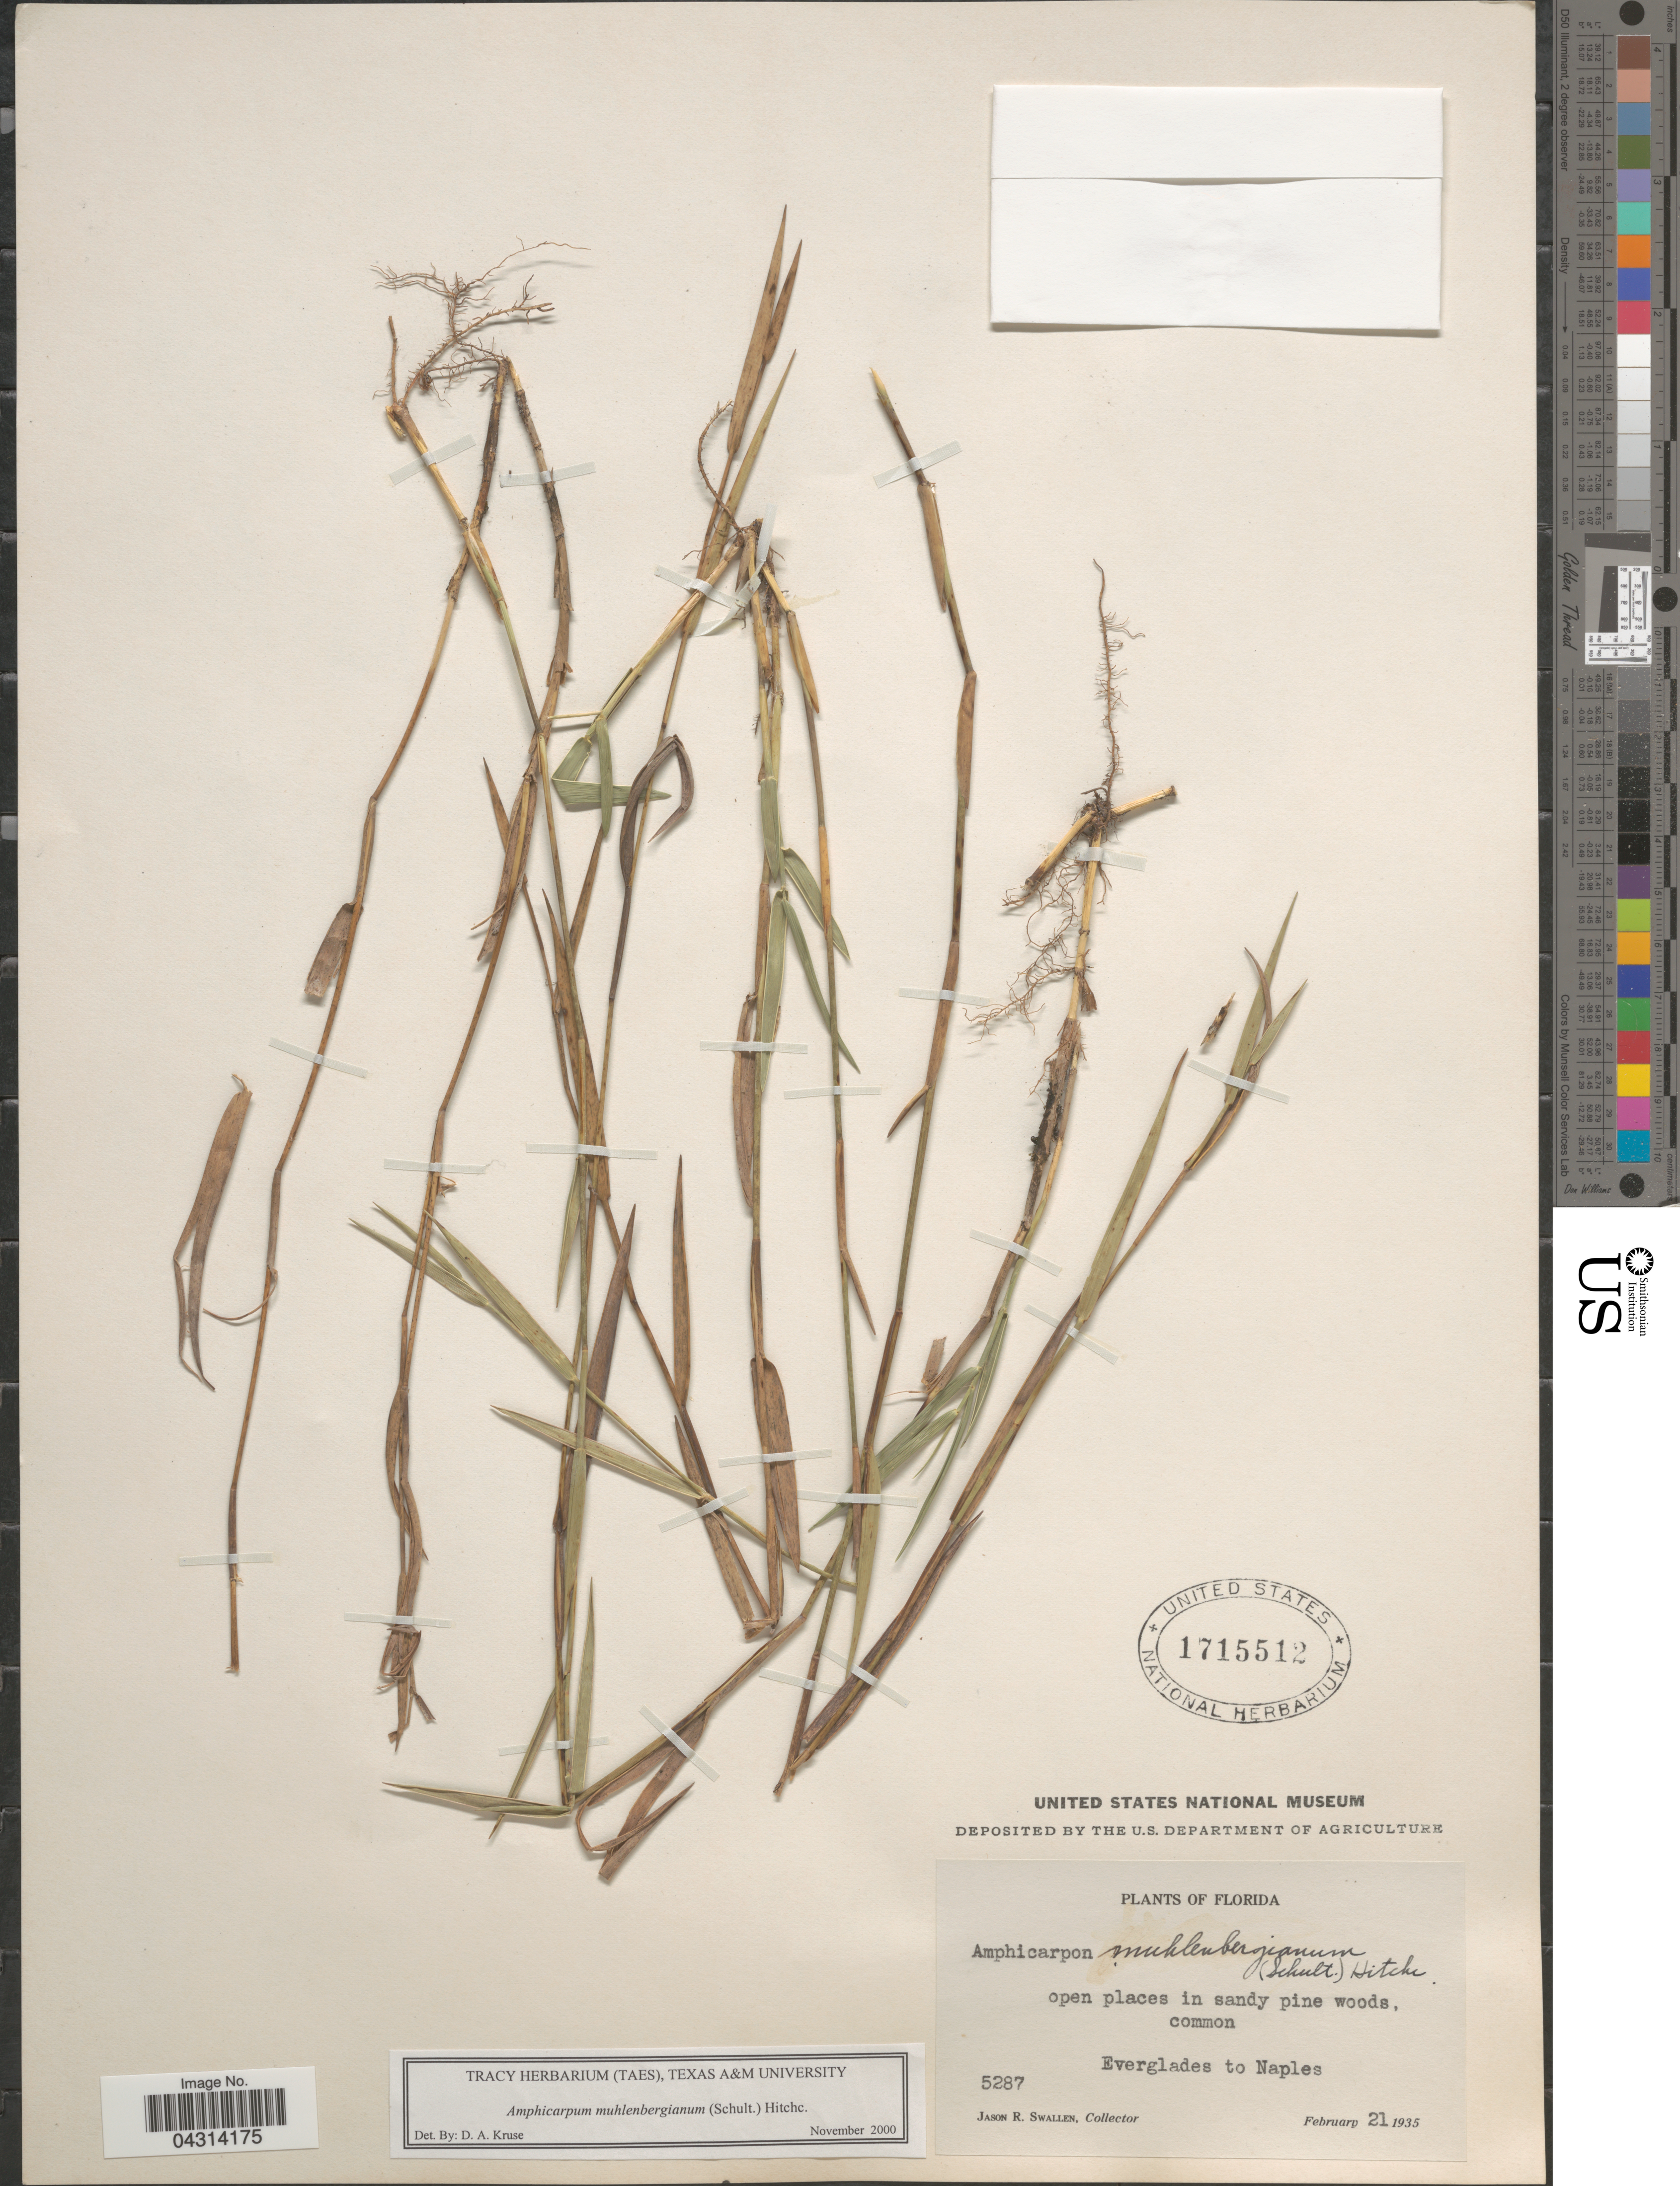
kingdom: Plantae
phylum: Tracheophyta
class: Liliopsida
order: Poales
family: Poaceae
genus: Amphicarpum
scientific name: Amphicarpum muhlenbergianum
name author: (Schult.) Hitchc.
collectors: J. R. Swallen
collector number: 5287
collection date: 1935-02-21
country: United States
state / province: Florida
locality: Open places in sandy pine woods, common. Everglades to Naples.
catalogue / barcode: US 1715512